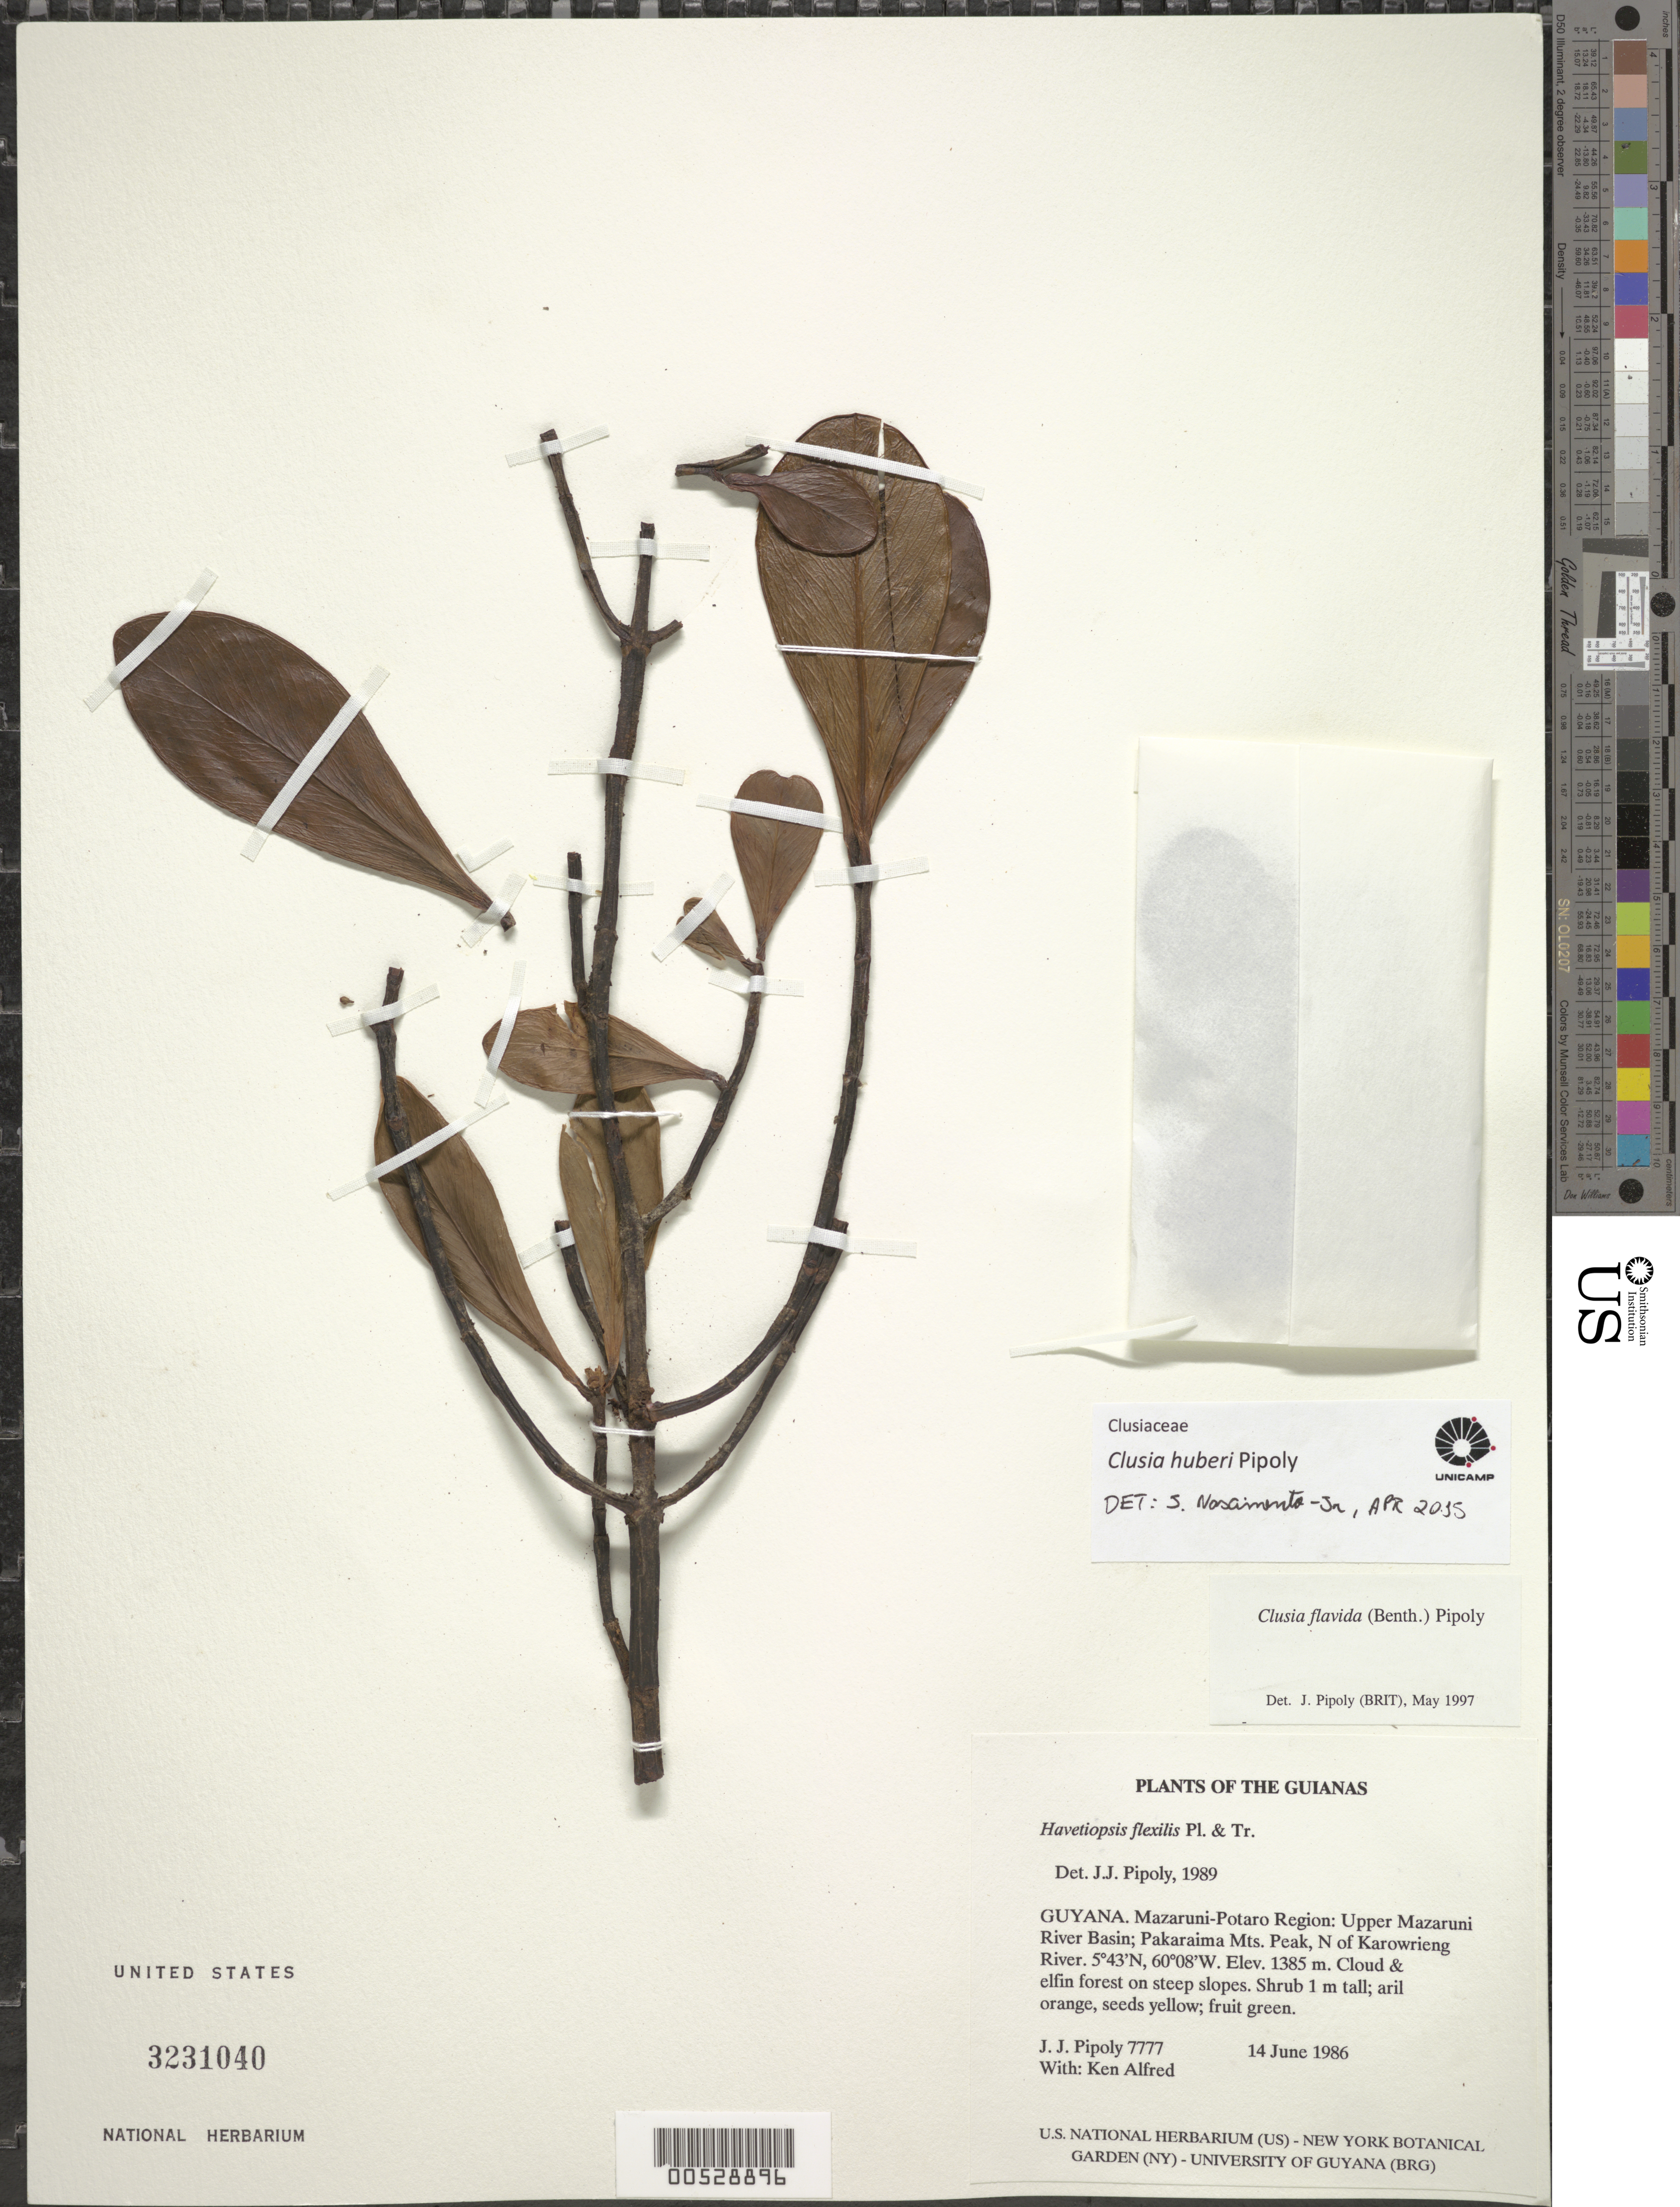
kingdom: Plantae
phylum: Tracheophyta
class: Magnoliopsida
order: Malpighiales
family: Clusiaceae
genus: Clusia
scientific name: Clusia huberi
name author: Pipoly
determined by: Nascimento, Jose E., Jr.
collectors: J. J. Pipoly & K. Alfred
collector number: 7777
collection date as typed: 14 June 1986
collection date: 1986-06-14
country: Guyana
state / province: Cuyuni-Mazaruni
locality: Upper Mazaruni River Basin; Pakaraima Mts. Peak, N of Karowrieng River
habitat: Cloud & elfin forest on steep slopes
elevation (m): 1385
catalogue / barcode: US 3231040